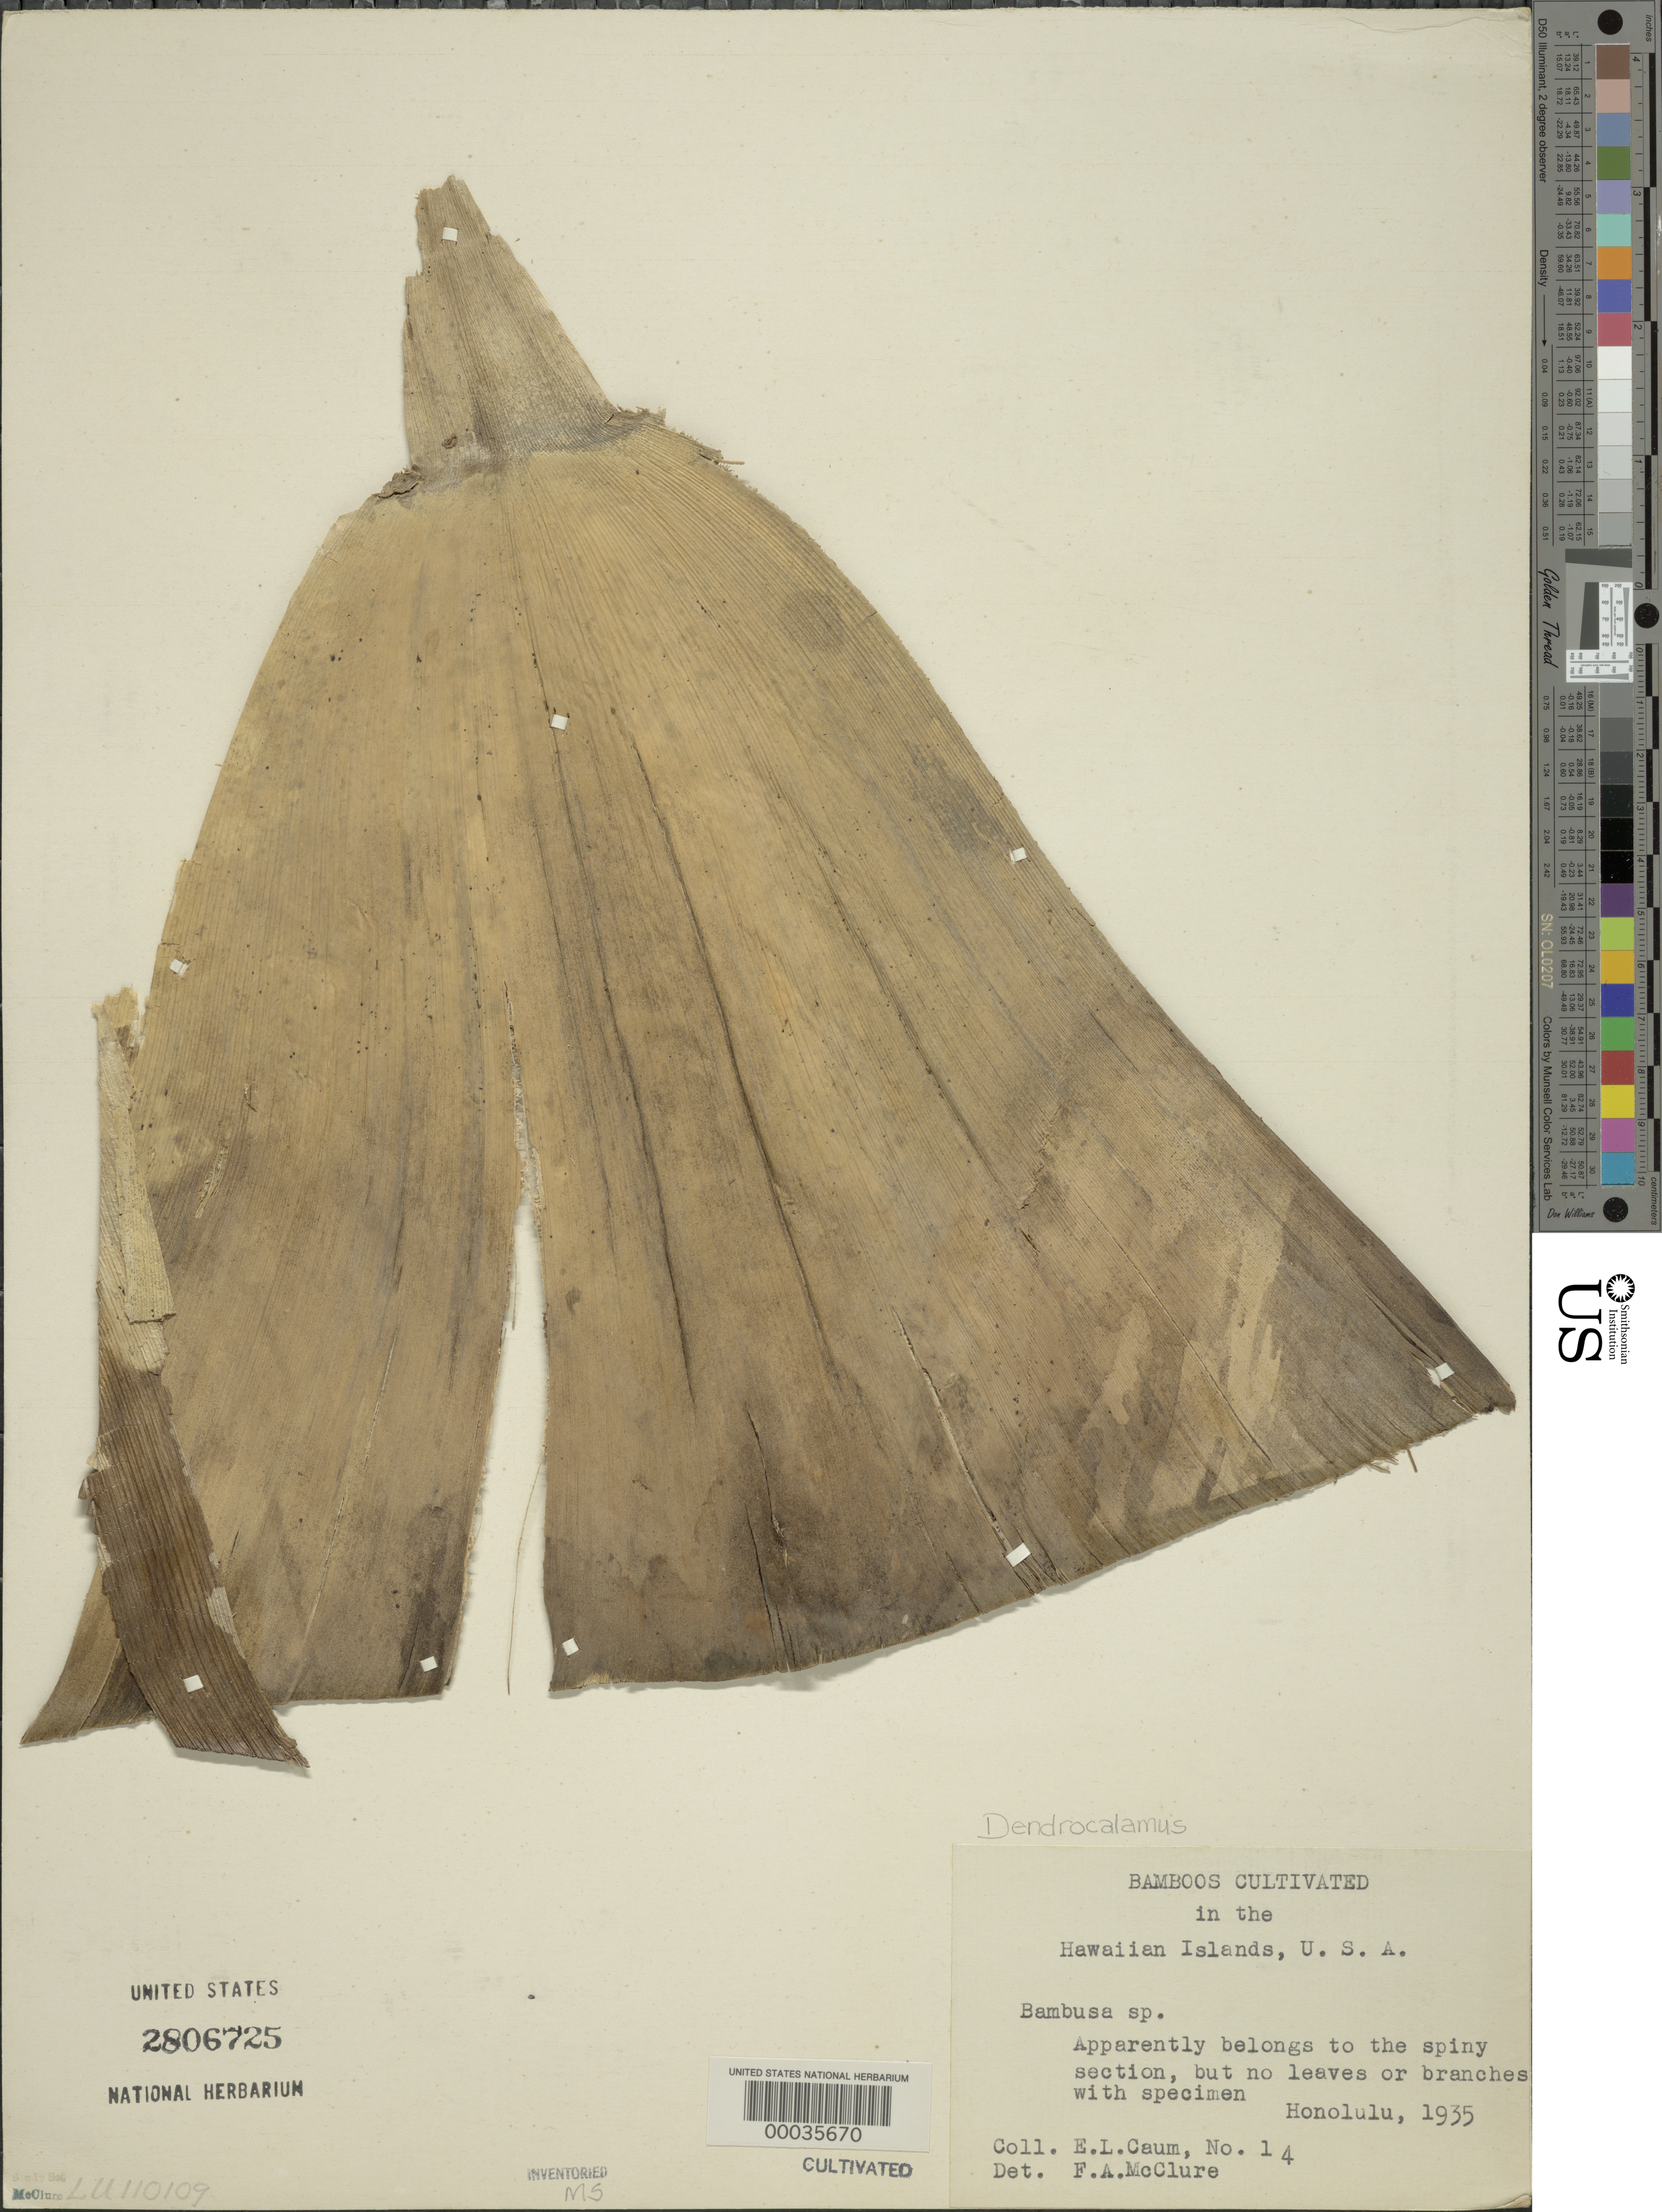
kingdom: Plantae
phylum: Tracheophyta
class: Liliopsida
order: Poales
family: Poaceae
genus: Dendrocalamus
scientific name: Dendrocalamus sp.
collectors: E. L. Caum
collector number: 14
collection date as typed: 1935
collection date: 1935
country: United States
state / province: Hawaii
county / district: Honolulu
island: Oahu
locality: Honolulu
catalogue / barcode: US 2806725